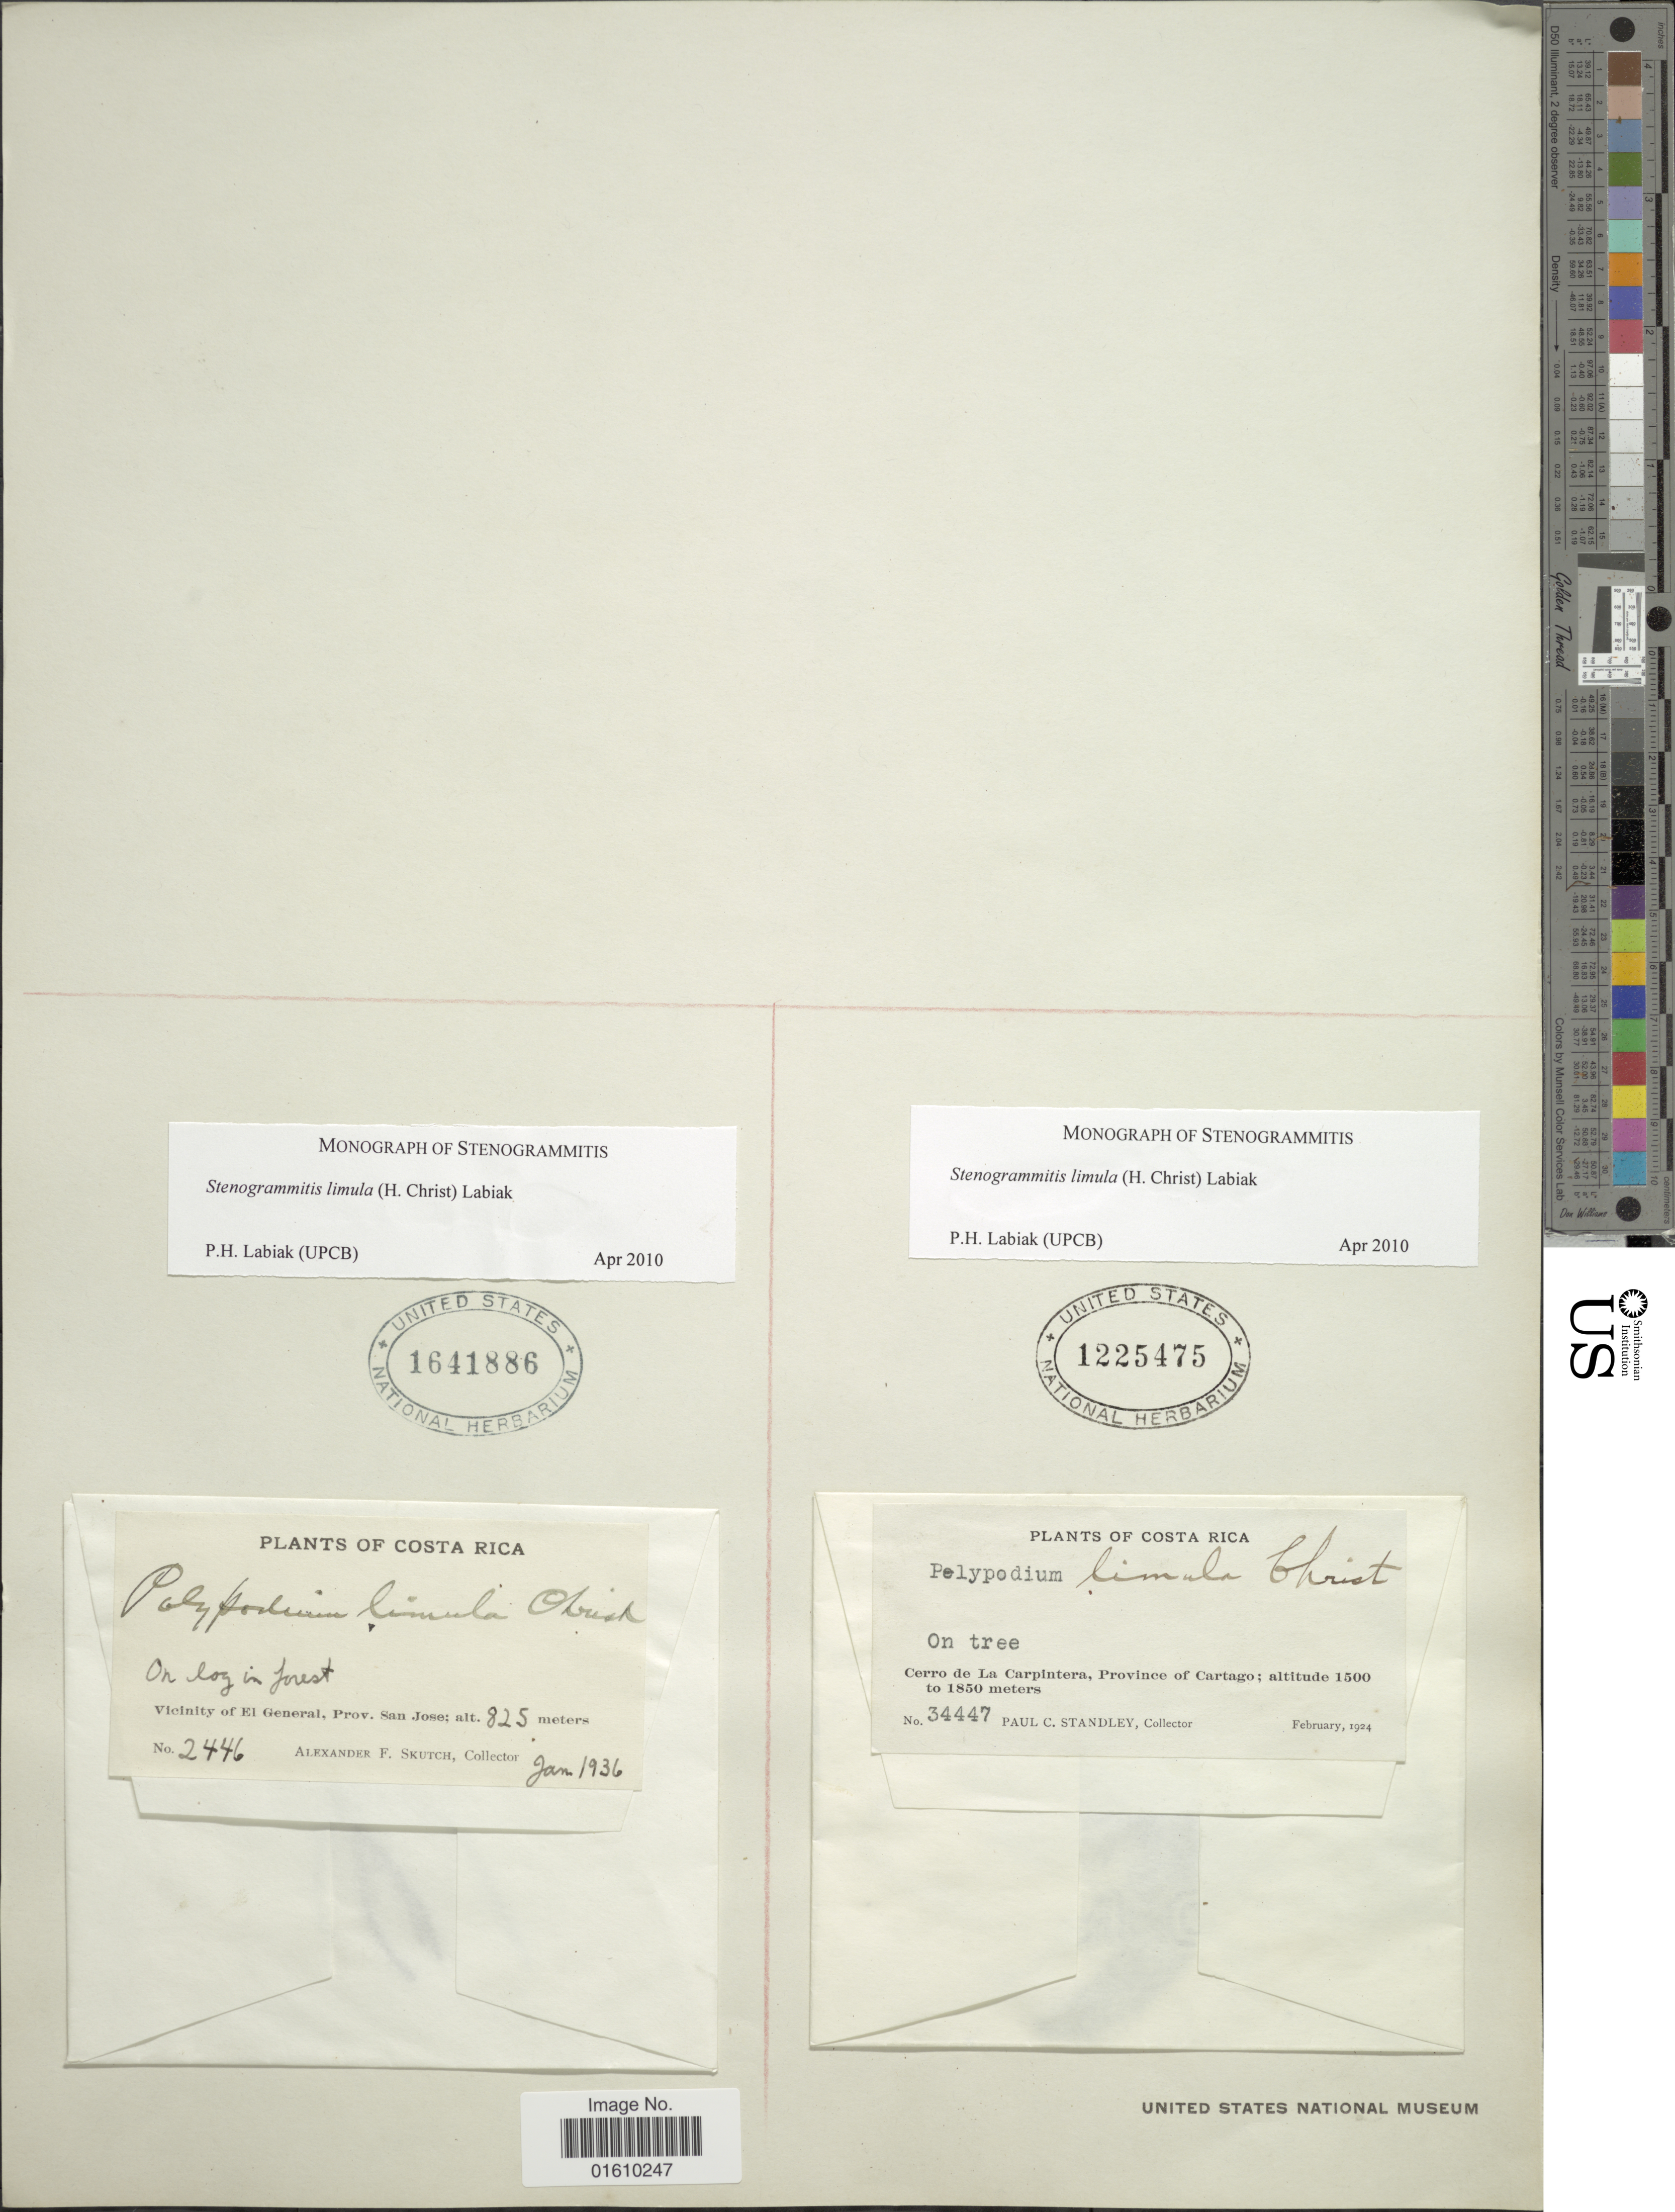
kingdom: Plantae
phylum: Tracheophyta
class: Polypodiopsida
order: Polypodiales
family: Polypodiaceae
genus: Stenogrammitis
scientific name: Stenogrammitis limula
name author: (Christ) Labiak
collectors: A. F. Skutch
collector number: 2446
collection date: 1936-01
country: Costa Rica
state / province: San José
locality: Vicinity of El General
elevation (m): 825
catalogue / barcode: US 1641886-2